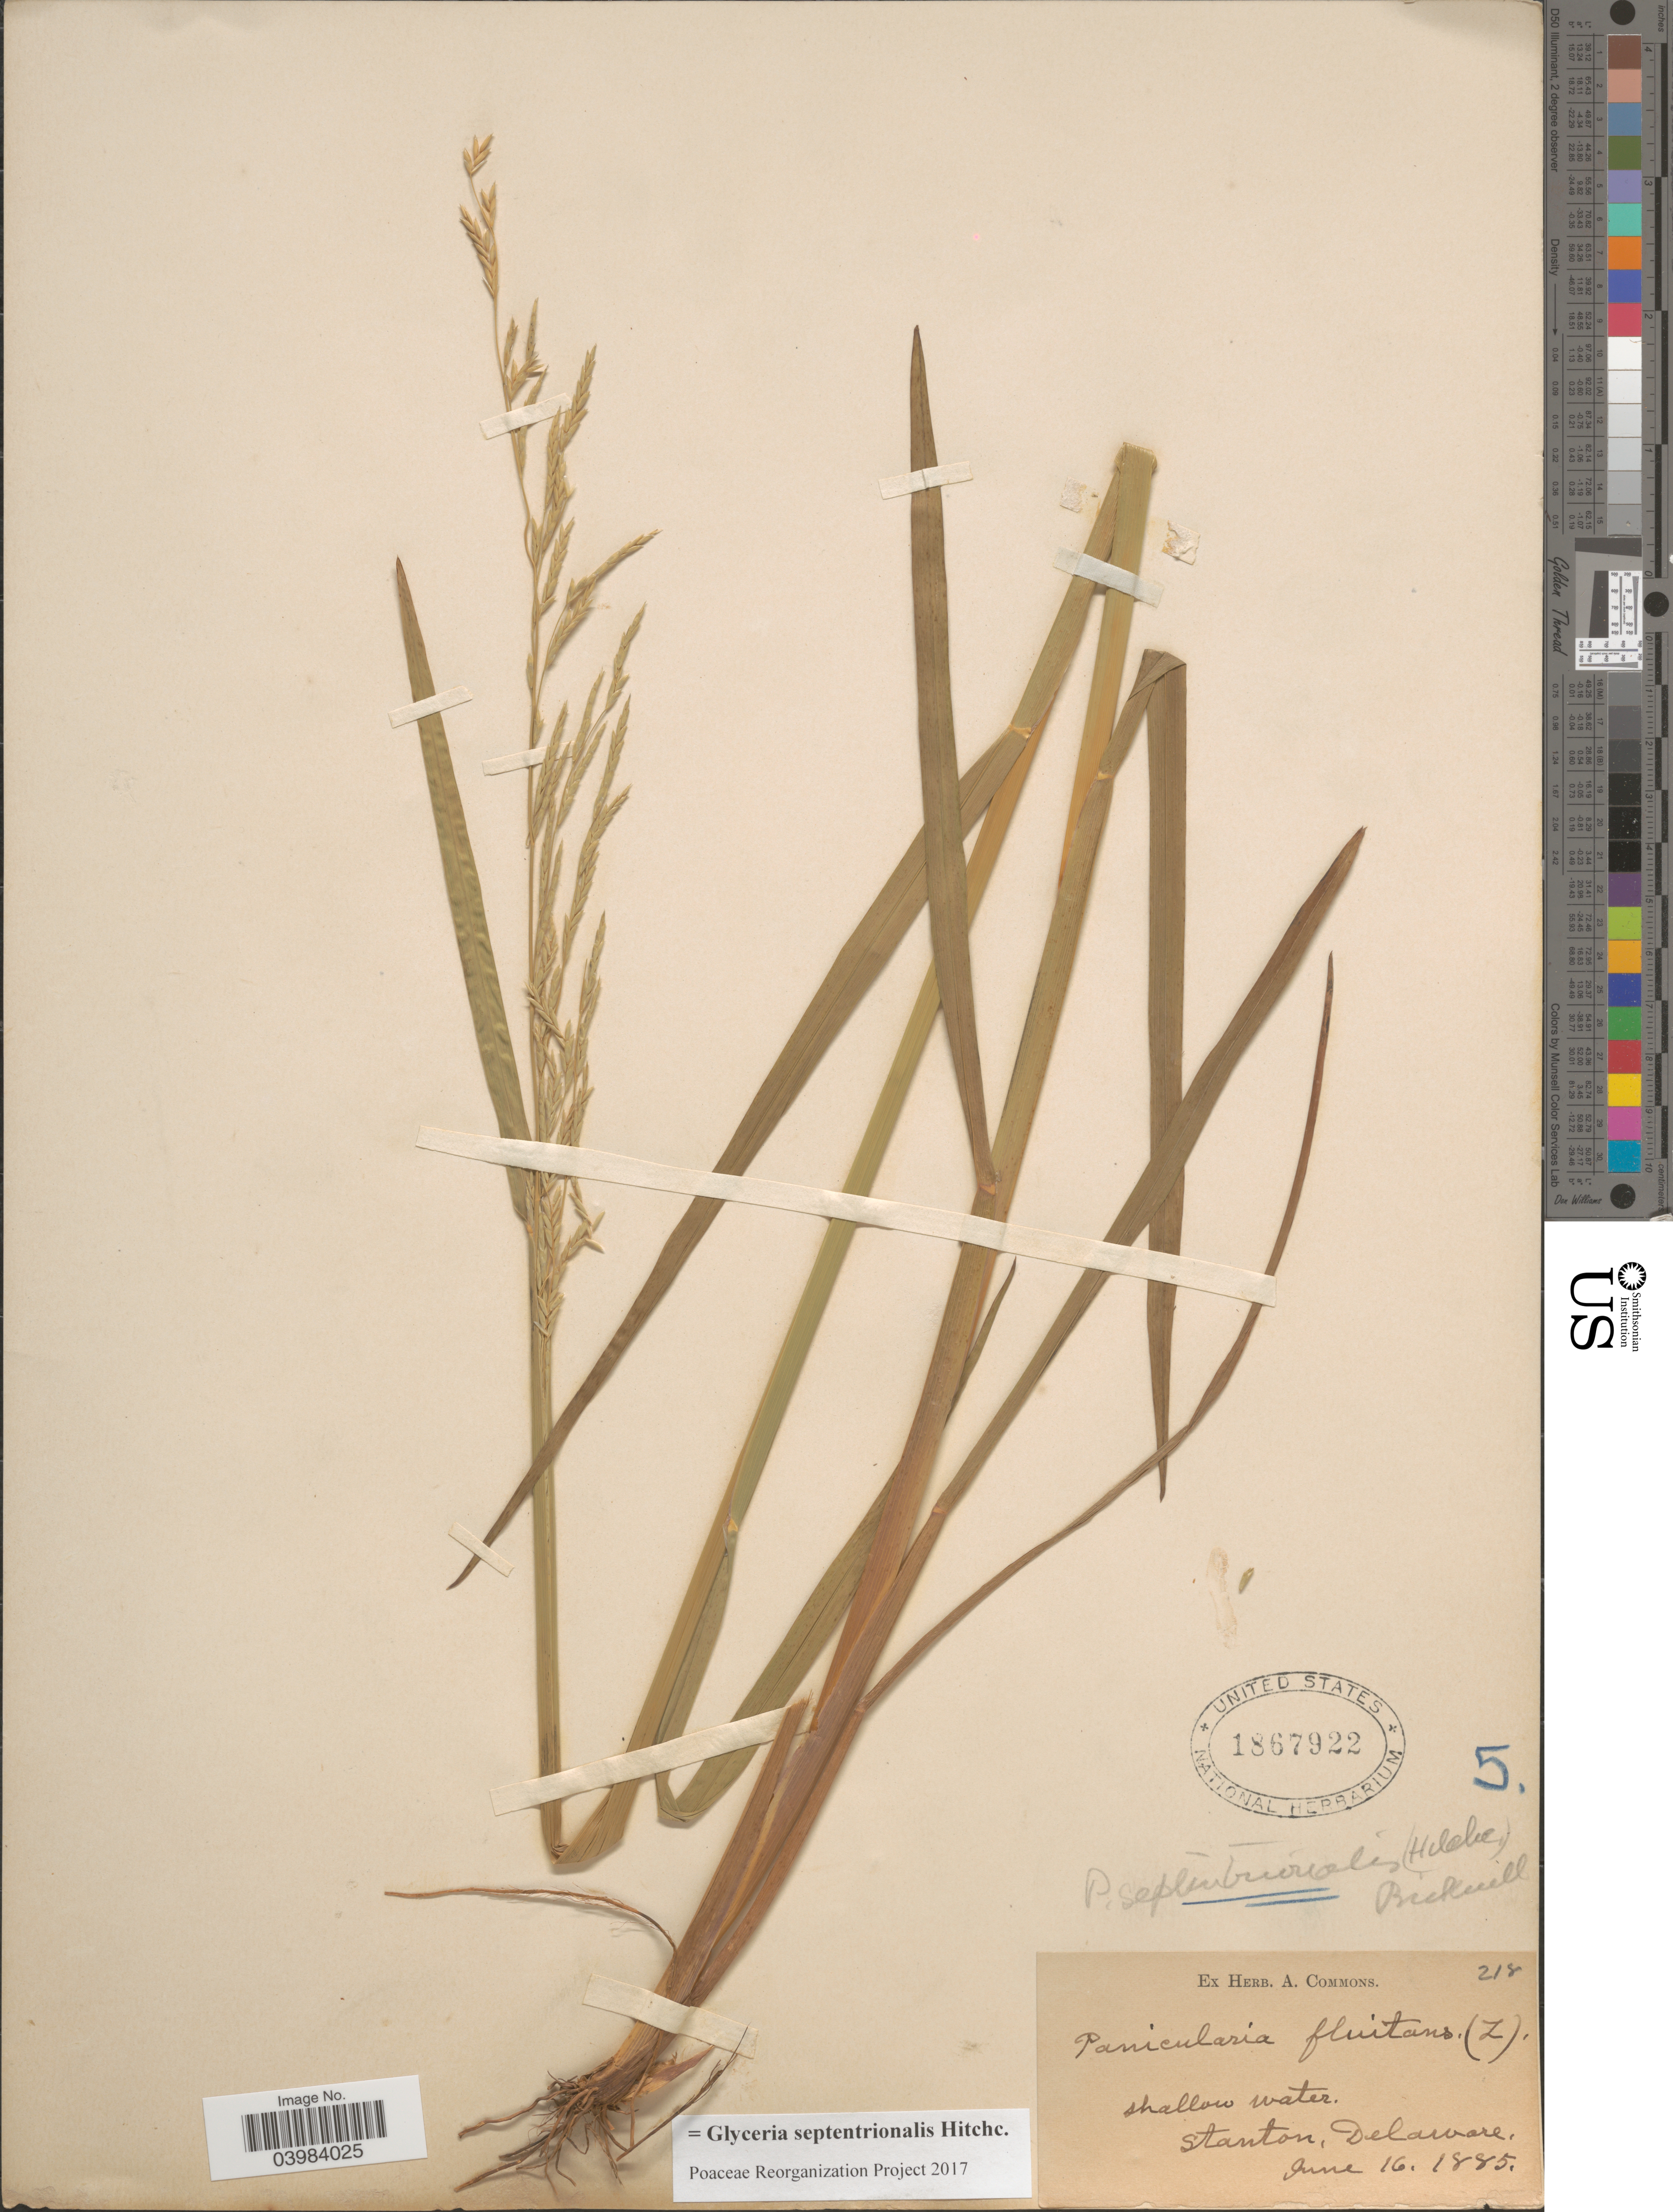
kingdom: Plantae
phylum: Tracheophyta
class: Liliopsida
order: Poales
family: Poaceae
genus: Glyceria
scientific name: Glyceria septentrionalis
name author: Hitchc.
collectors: ex herb. A. Commons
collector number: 218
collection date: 1885-06-16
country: United States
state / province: Delaware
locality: Shallow water. Stanton.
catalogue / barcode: US 1867922